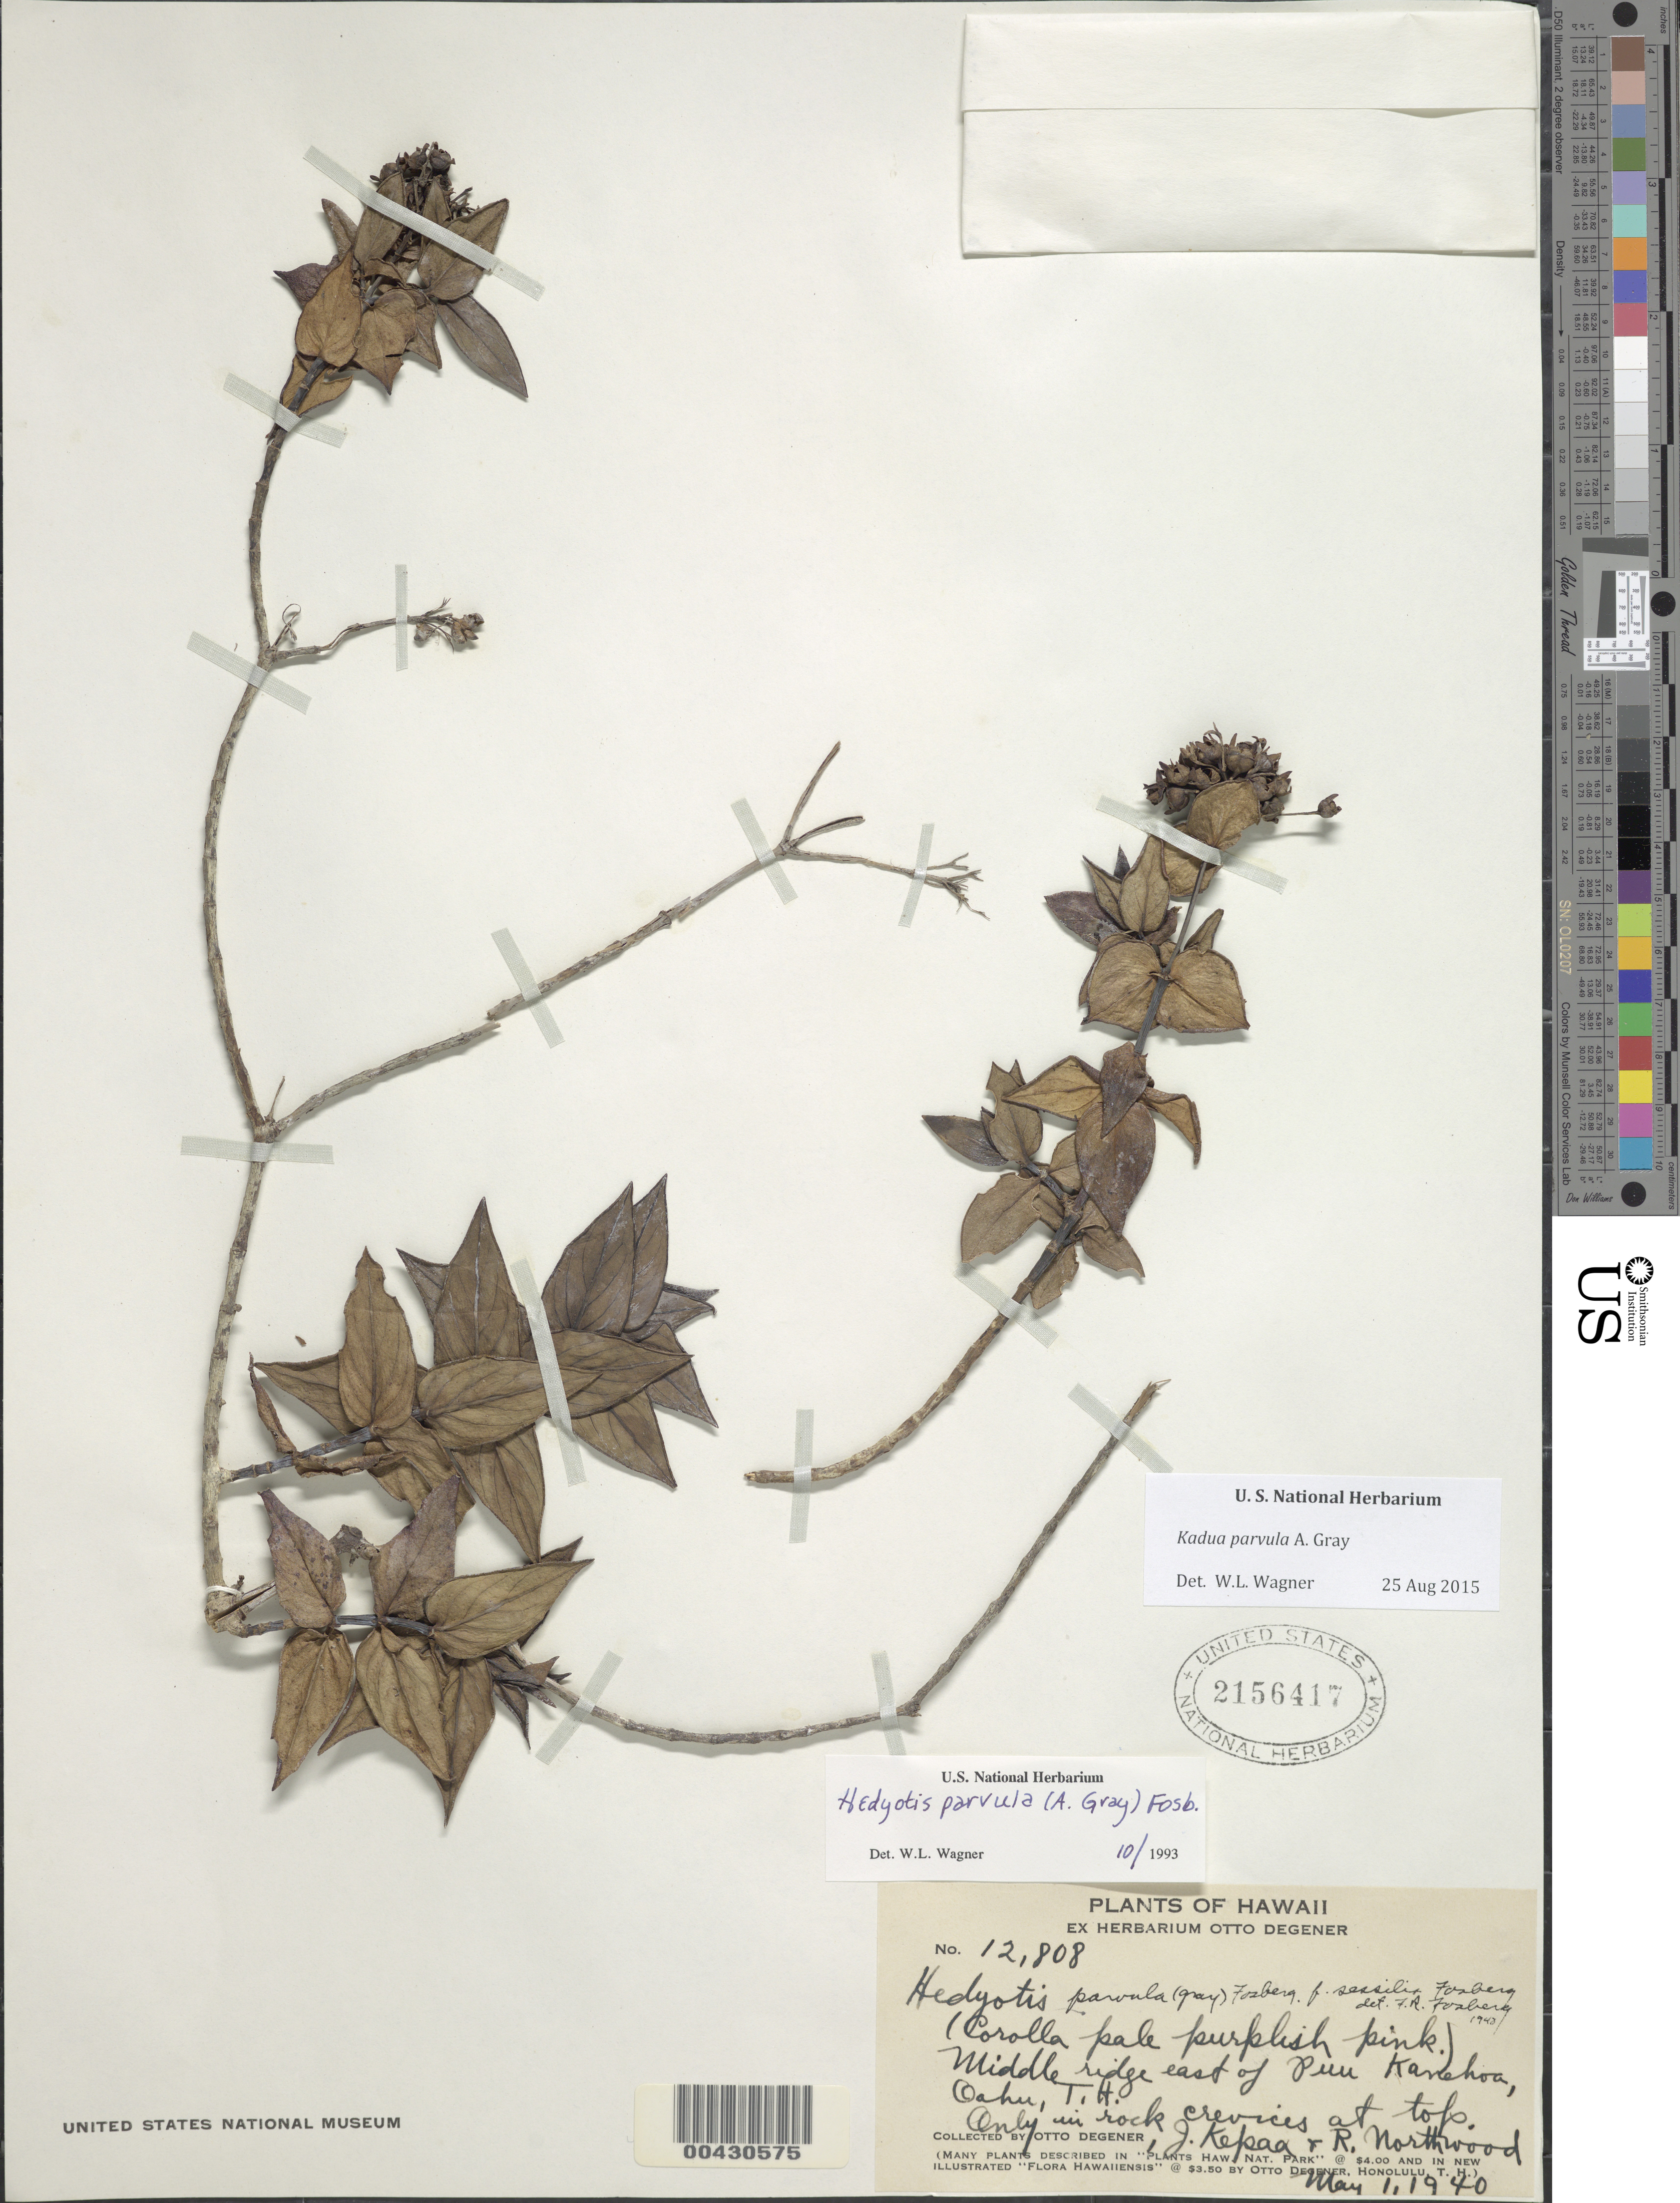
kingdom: Plantae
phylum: Tracheophyta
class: Magnoliopsida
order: Gentianales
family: Rubiaceae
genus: Kadua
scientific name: Kadua parvula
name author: A. Gray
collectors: O. Degener, J. Kepaa & R. Northwood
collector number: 12808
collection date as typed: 1 May 1940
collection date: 1940-05-01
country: United States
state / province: Hawaii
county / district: Honolulu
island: Oahu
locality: Middle ridge east of Puu Kanehoa.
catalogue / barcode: US 2156417